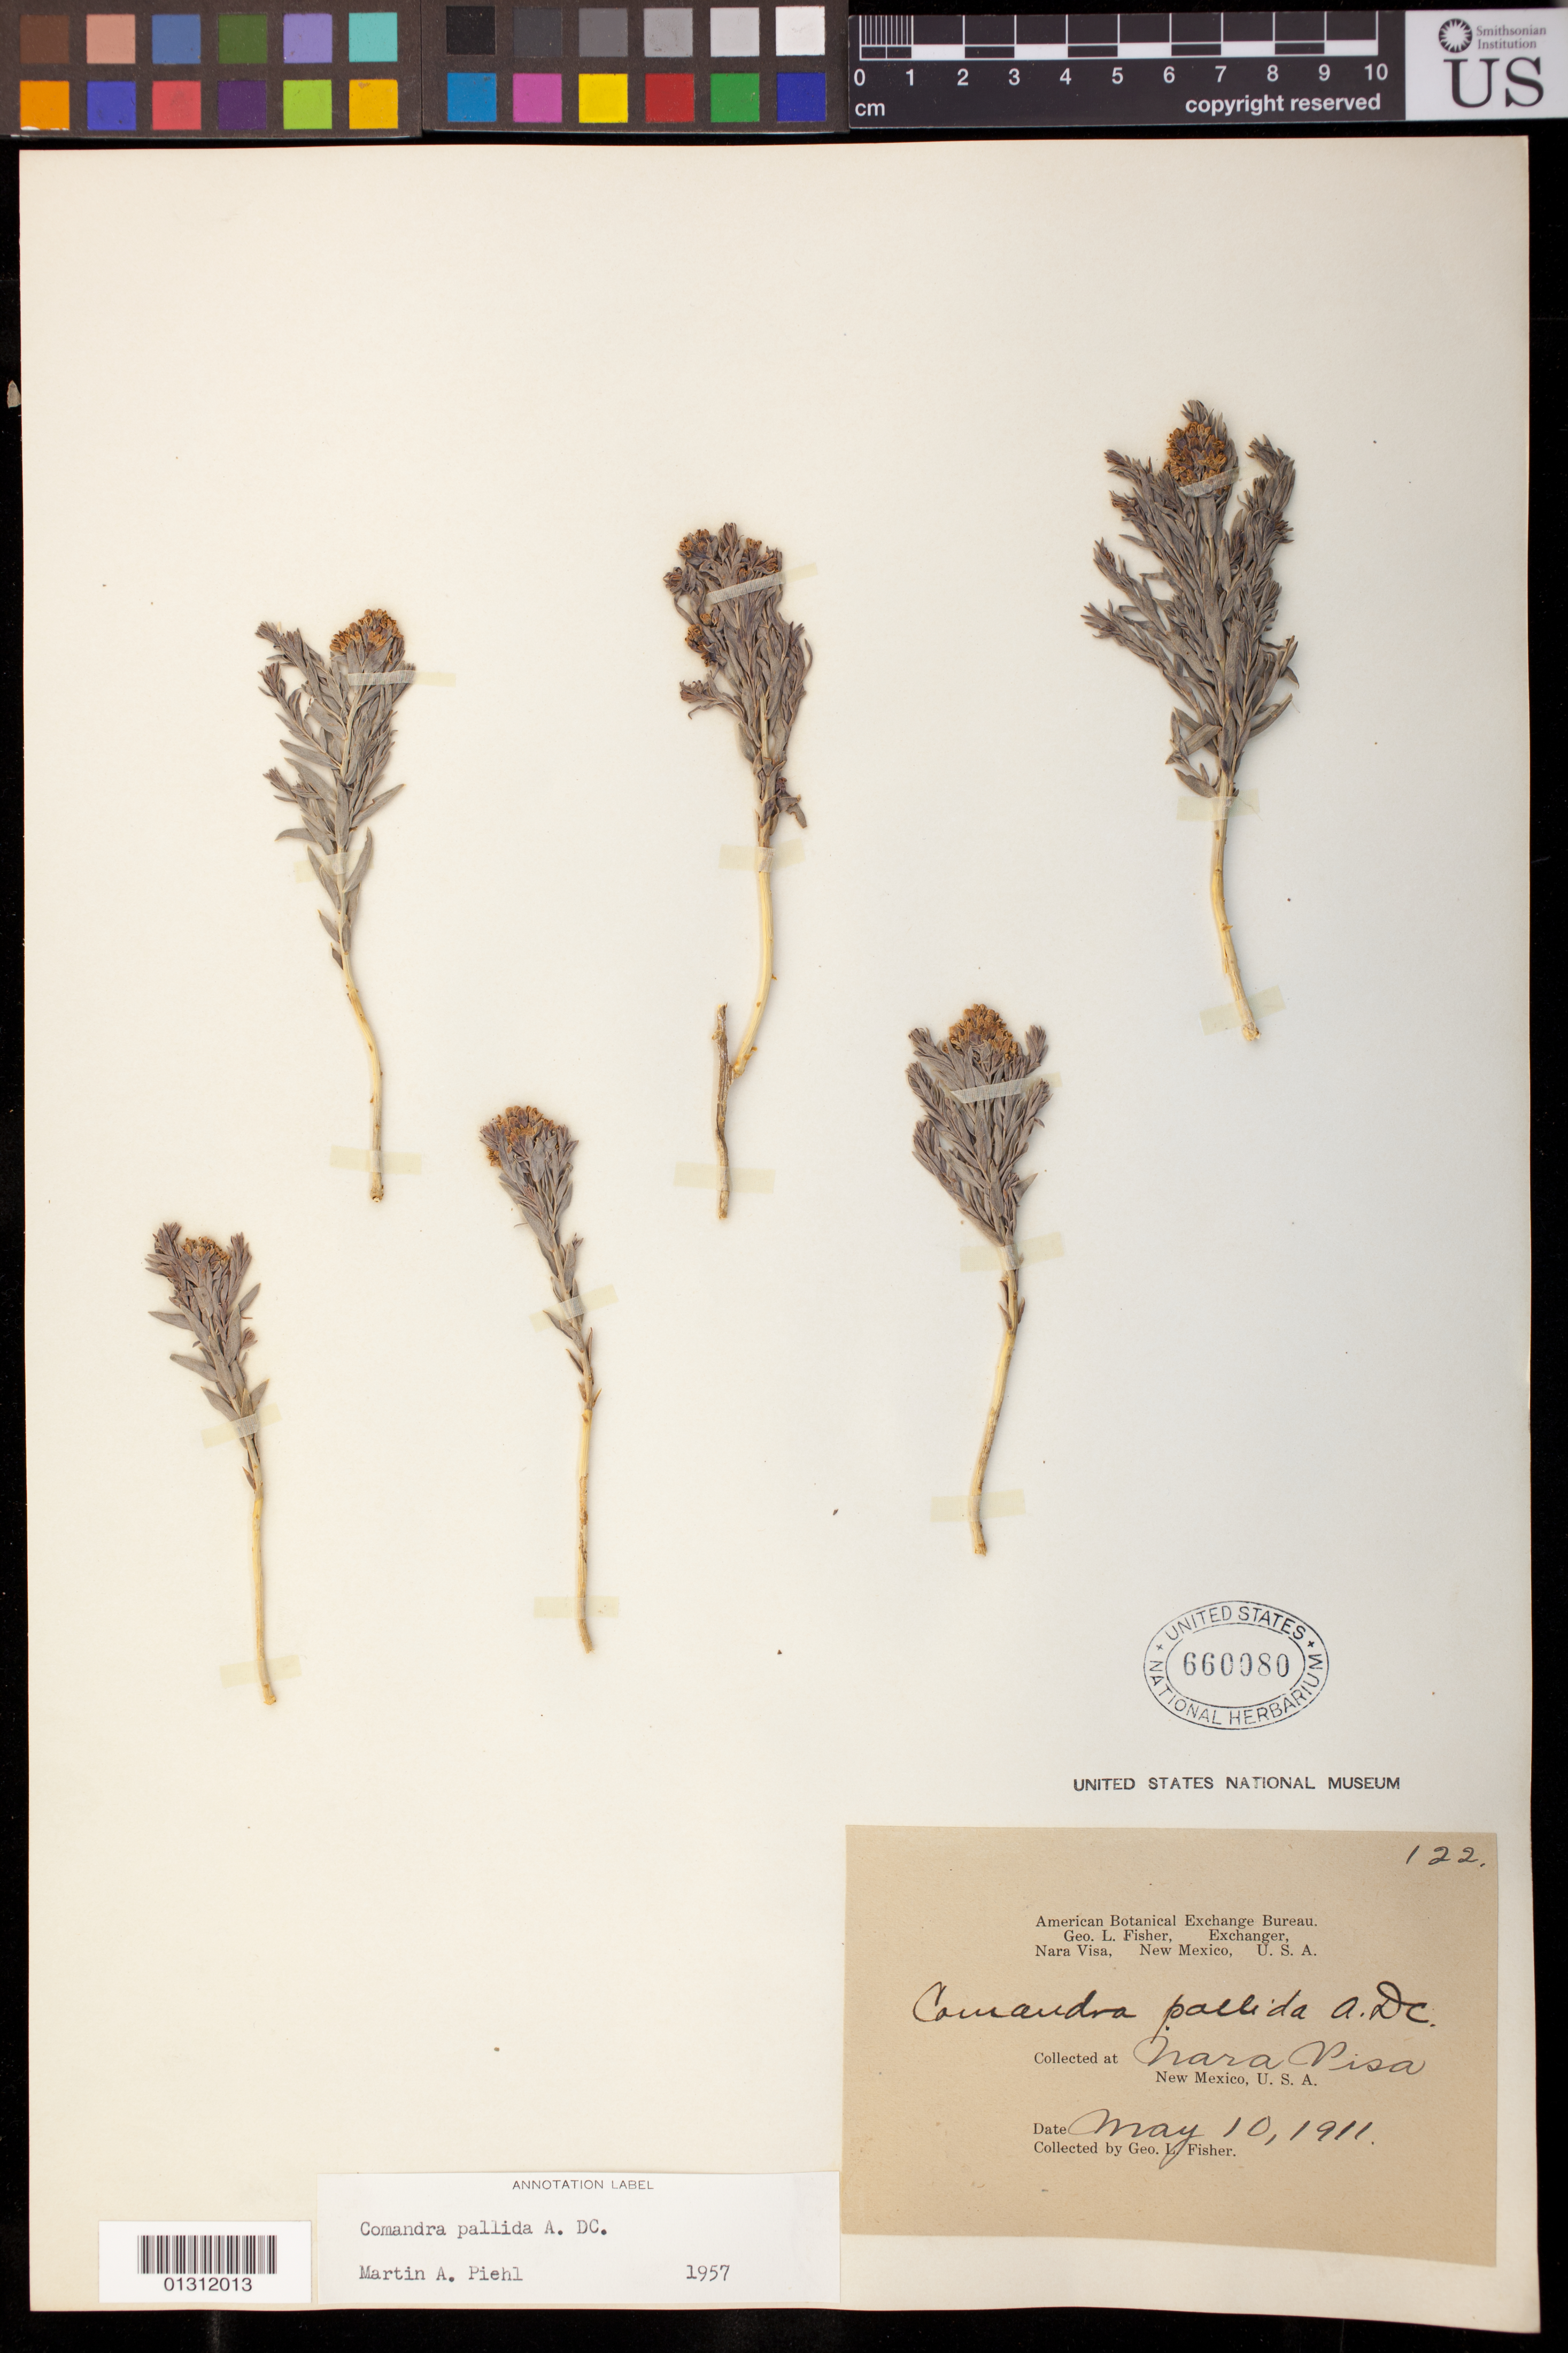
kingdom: Plantae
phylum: Tracheophyta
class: Magnoliopsida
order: Santalales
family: Comandraceae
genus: Comandra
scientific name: Comandra pallida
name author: A. DC.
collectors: G. L. Fisher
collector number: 122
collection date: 1911-05-10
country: United States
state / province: New Mexico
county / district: Quay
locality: Nara Visa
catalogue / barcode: US 660080